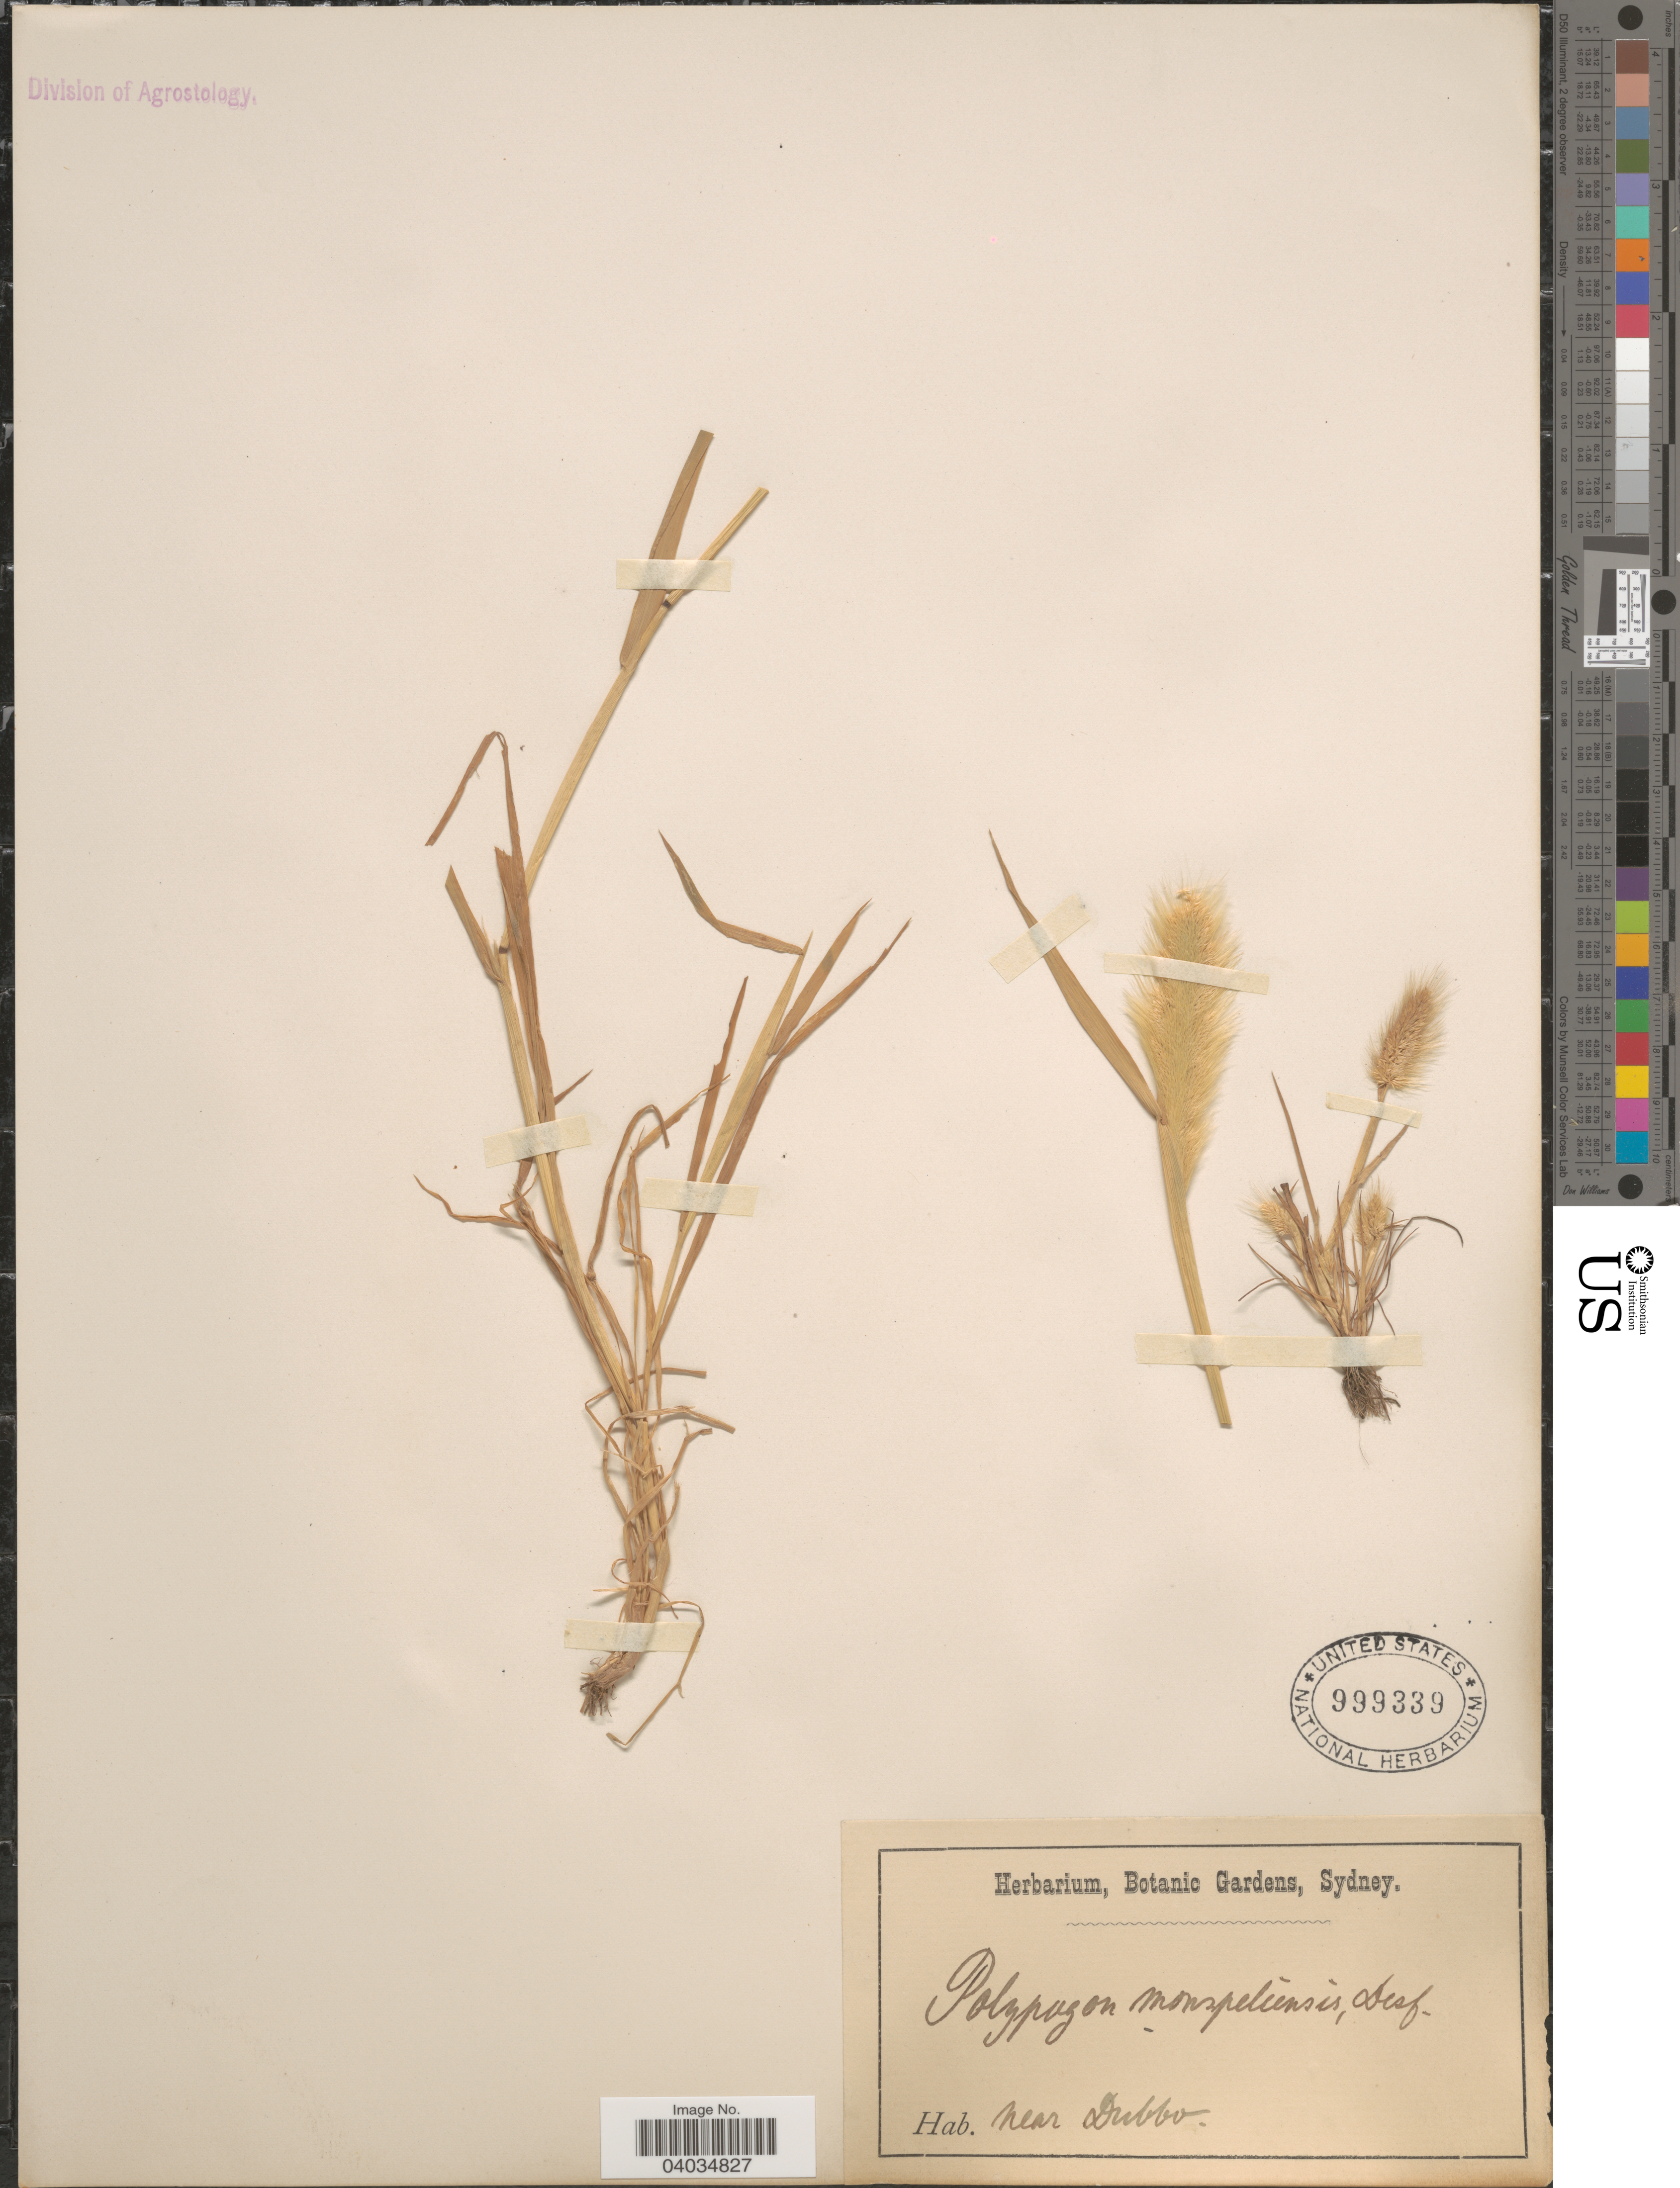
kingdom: Plantae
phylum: Tracheophyta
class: Liliopsida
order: Poales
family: Poaceae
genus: Polypogon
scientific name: Polypogon monspeliensis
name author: (L.) Desf.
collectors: ex herb. Botanic Gardens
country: Australia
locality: Near Dubbo.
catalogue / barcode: US 999339